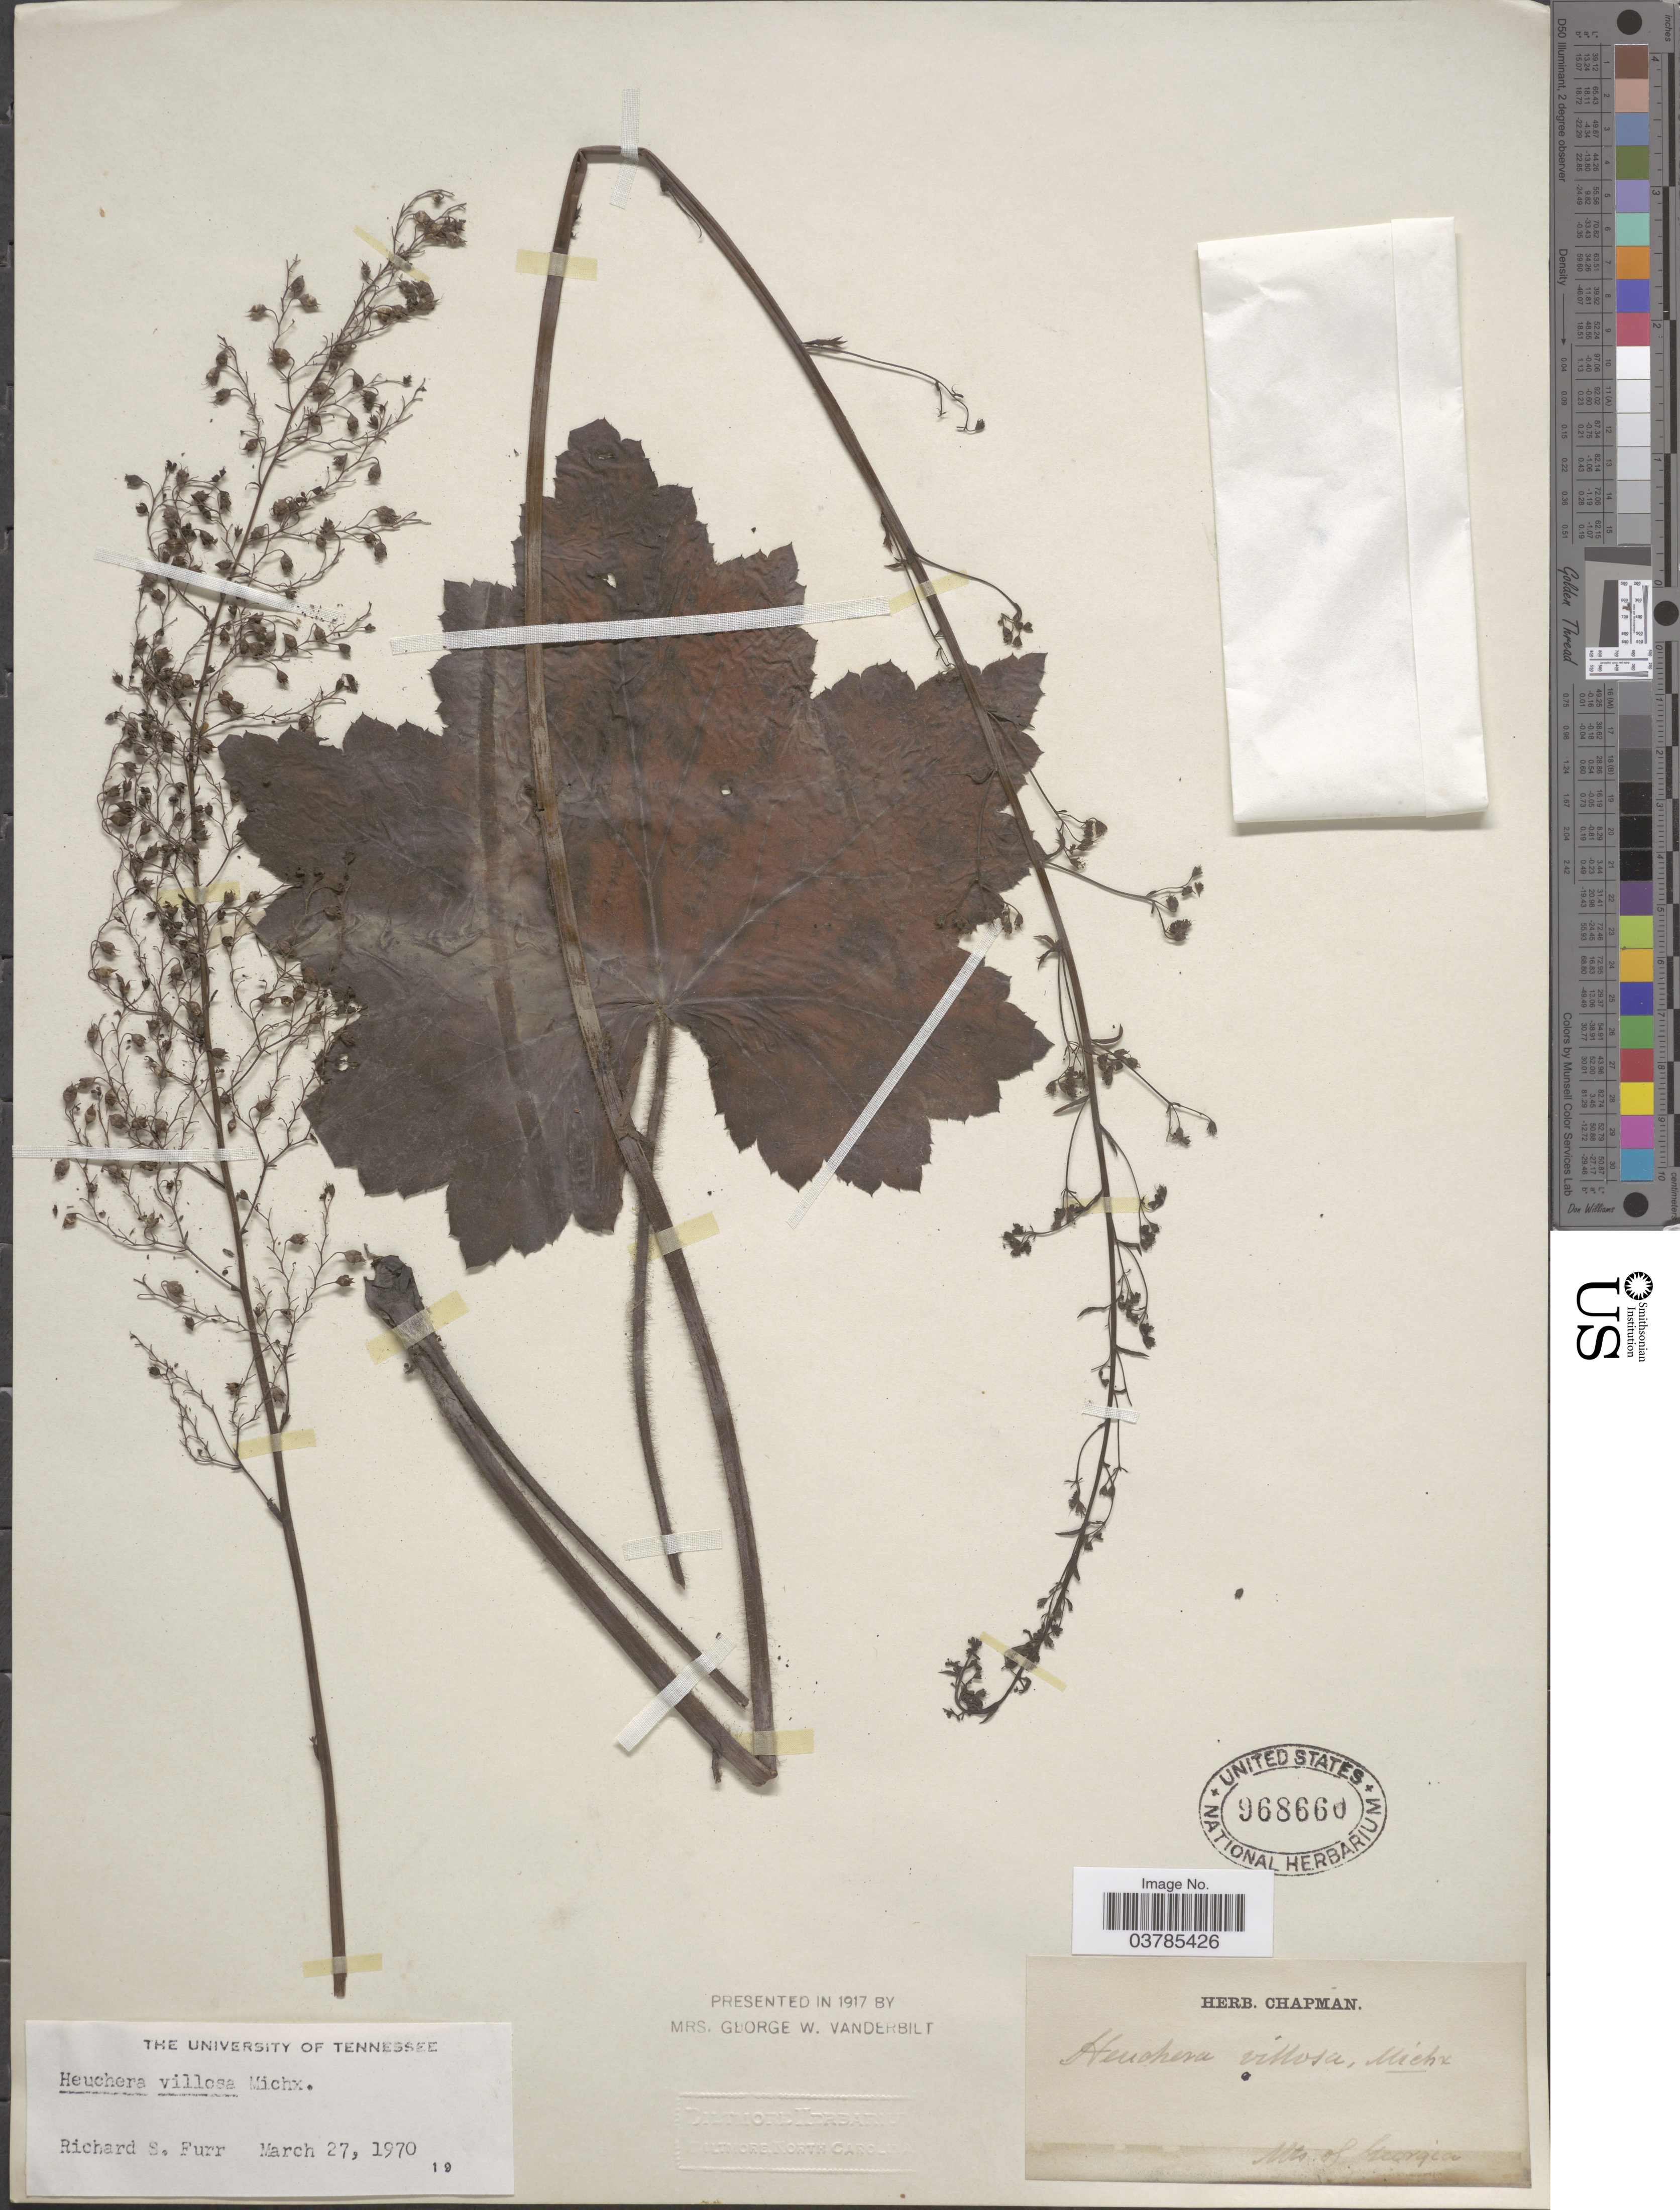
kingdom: Plantae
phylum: Tracheophyta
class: Magnoliopsida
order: Saxifragales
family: Saxifragaceae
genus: Heuchera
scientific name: Heuchera villosa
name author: Michx.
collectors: ex herb. Chapman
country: United States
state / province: Georgia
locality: Mts. of Georgia.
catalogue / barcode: US 968660